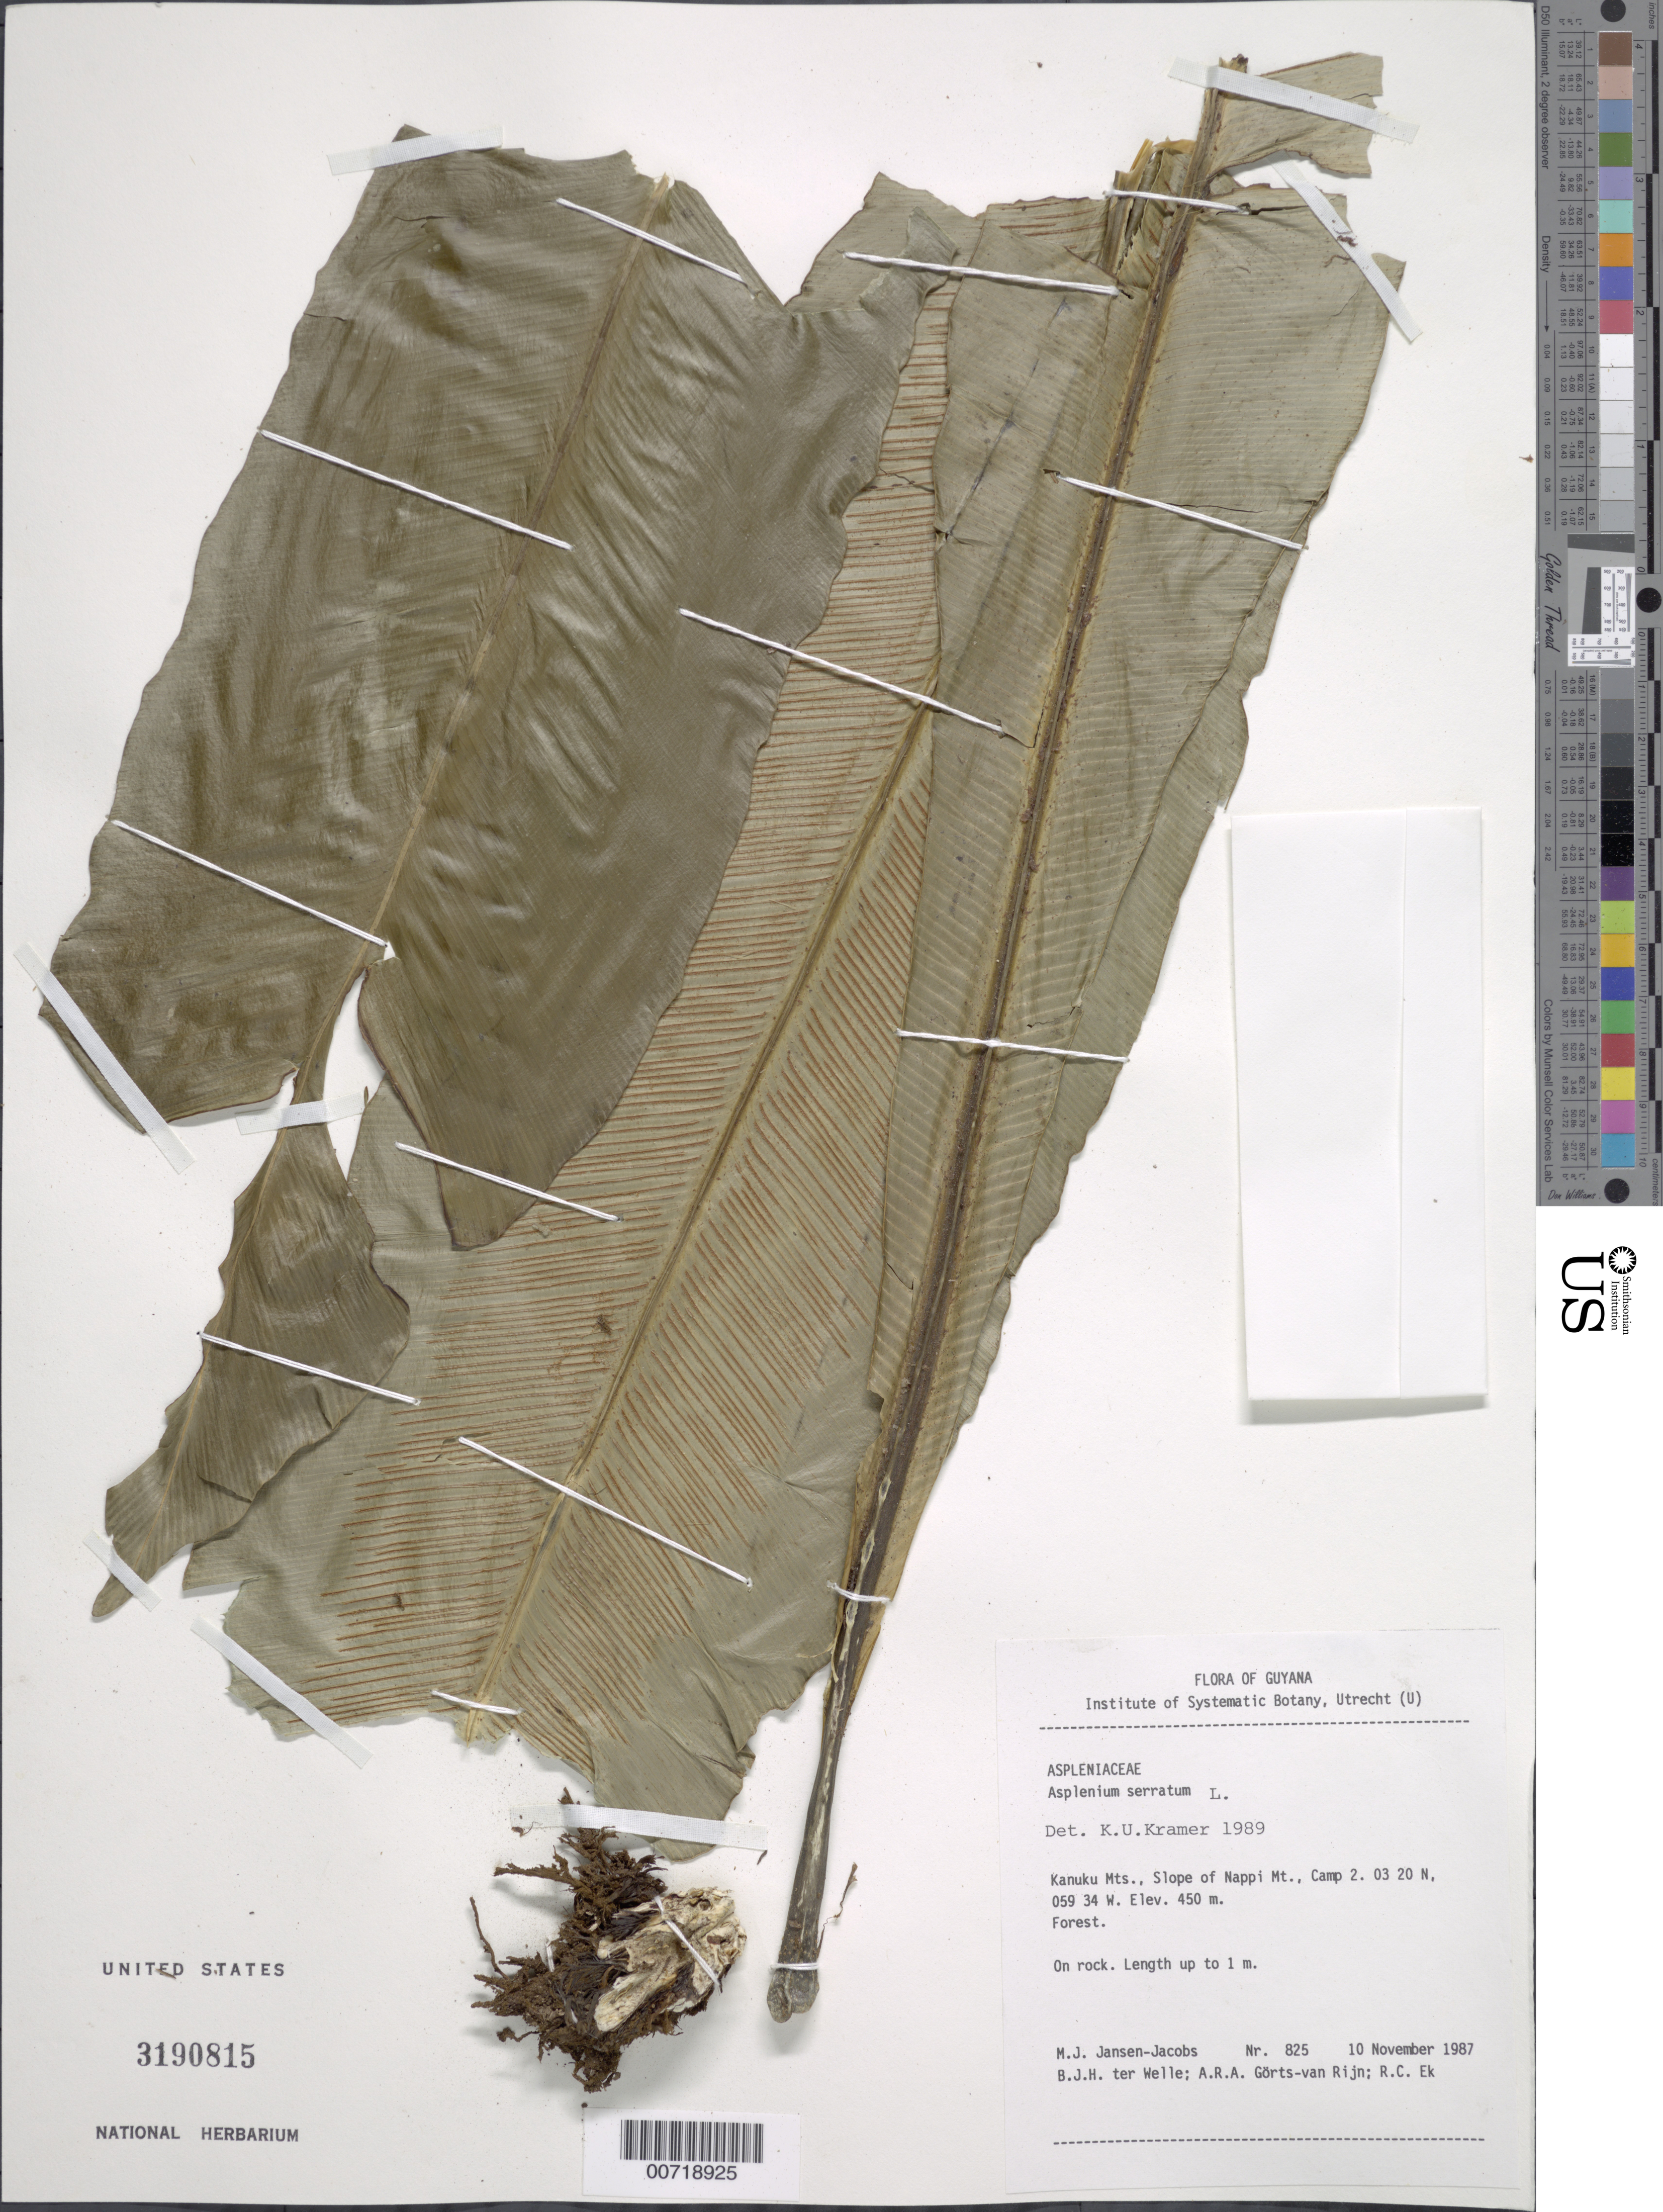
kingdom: Plantae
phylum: Tracheophyta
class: Polypodiopsida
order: Polypodiales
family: Aspleniaceae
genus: Asplenium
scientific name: Asplenium serratum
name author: L.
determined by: Kramer, K. U.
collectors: M. J. Jansen-Jacobs, B. Welle, A. .R. A. Görts-van Rijn & R. C. Ek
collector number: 825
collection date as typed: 10-Nov-87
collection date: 1987-11-10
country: Guyana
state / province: U. Takutu-U. Essequibo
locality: Kanuku Mts., slope of Nappi Mt., camp 2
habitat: Forest; on rock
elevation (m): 450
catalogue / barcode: US 3190815